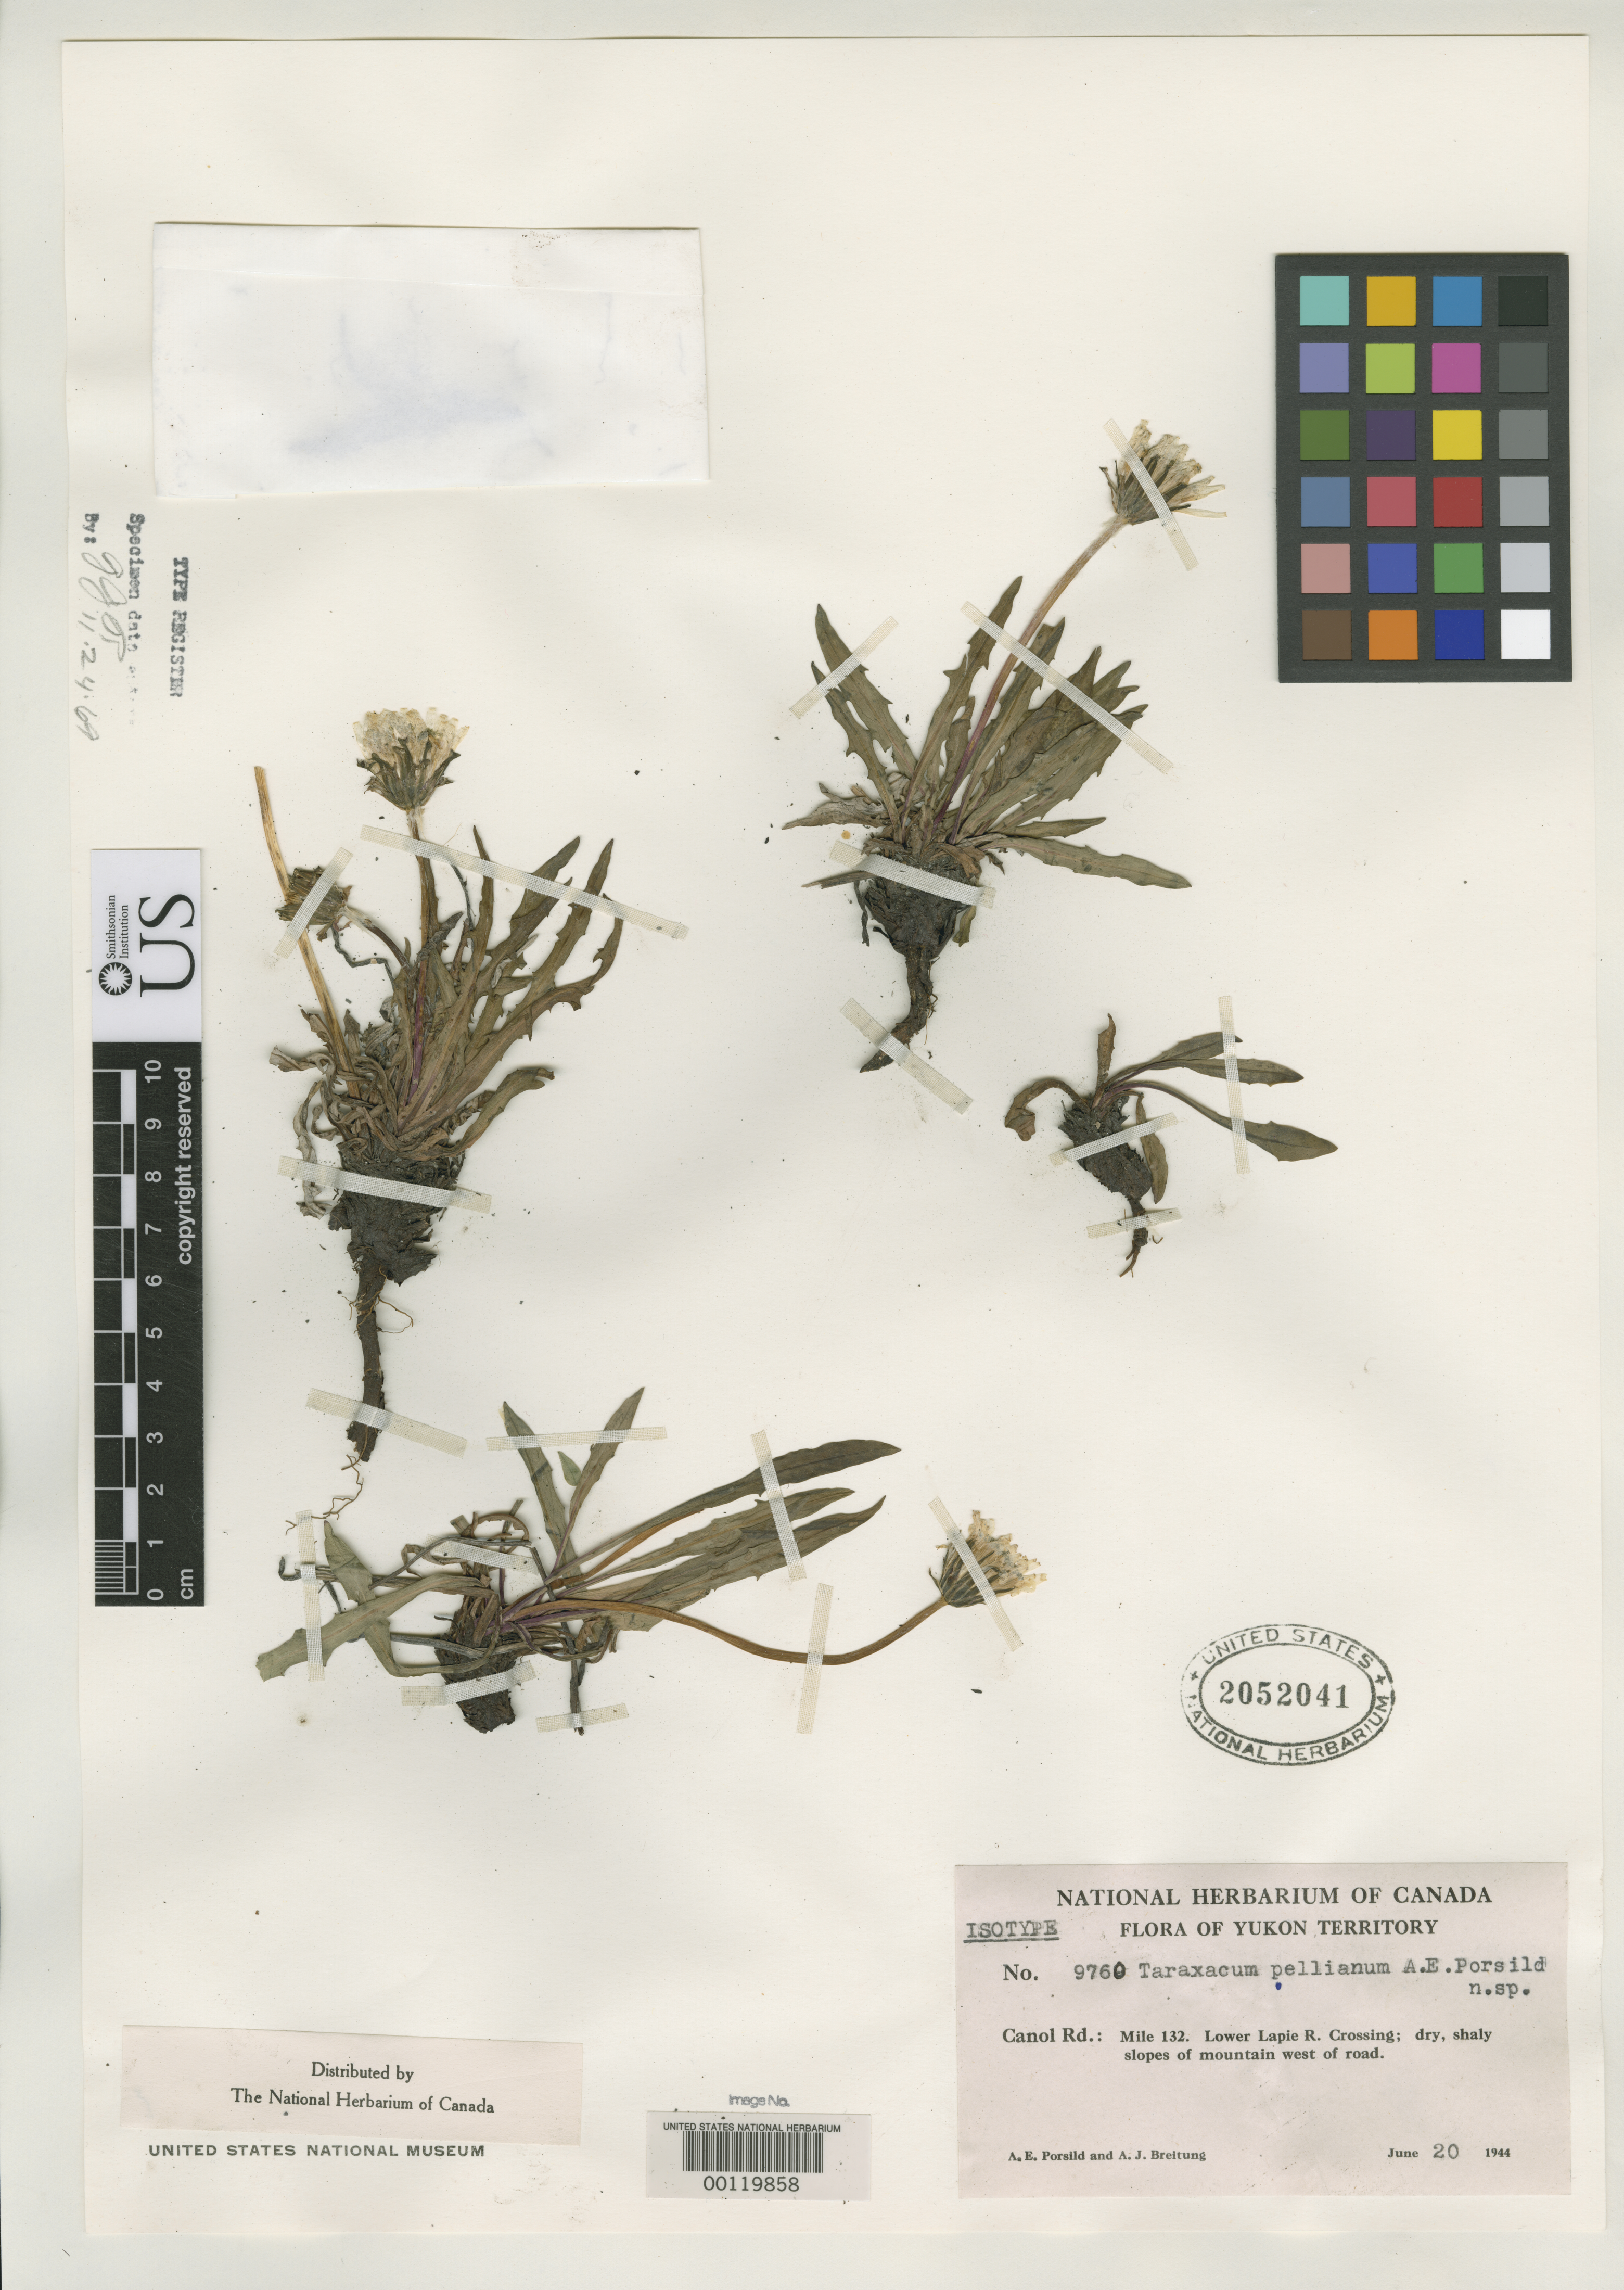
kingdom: Plantae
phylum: Tracheophyta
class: Magnoliopsida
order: Asterales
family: Asteraceae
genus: Taraxacum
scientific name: Taraxacum pellianum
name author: A.E. Porsild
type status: Isotype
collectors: A. E. Porsild & A. J. Breitung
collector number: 9760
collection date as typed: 20 Jun 1944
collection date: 1944-06-20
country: Canada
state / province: Yukon Territory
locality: Canol Road.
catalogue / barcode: US 2052041